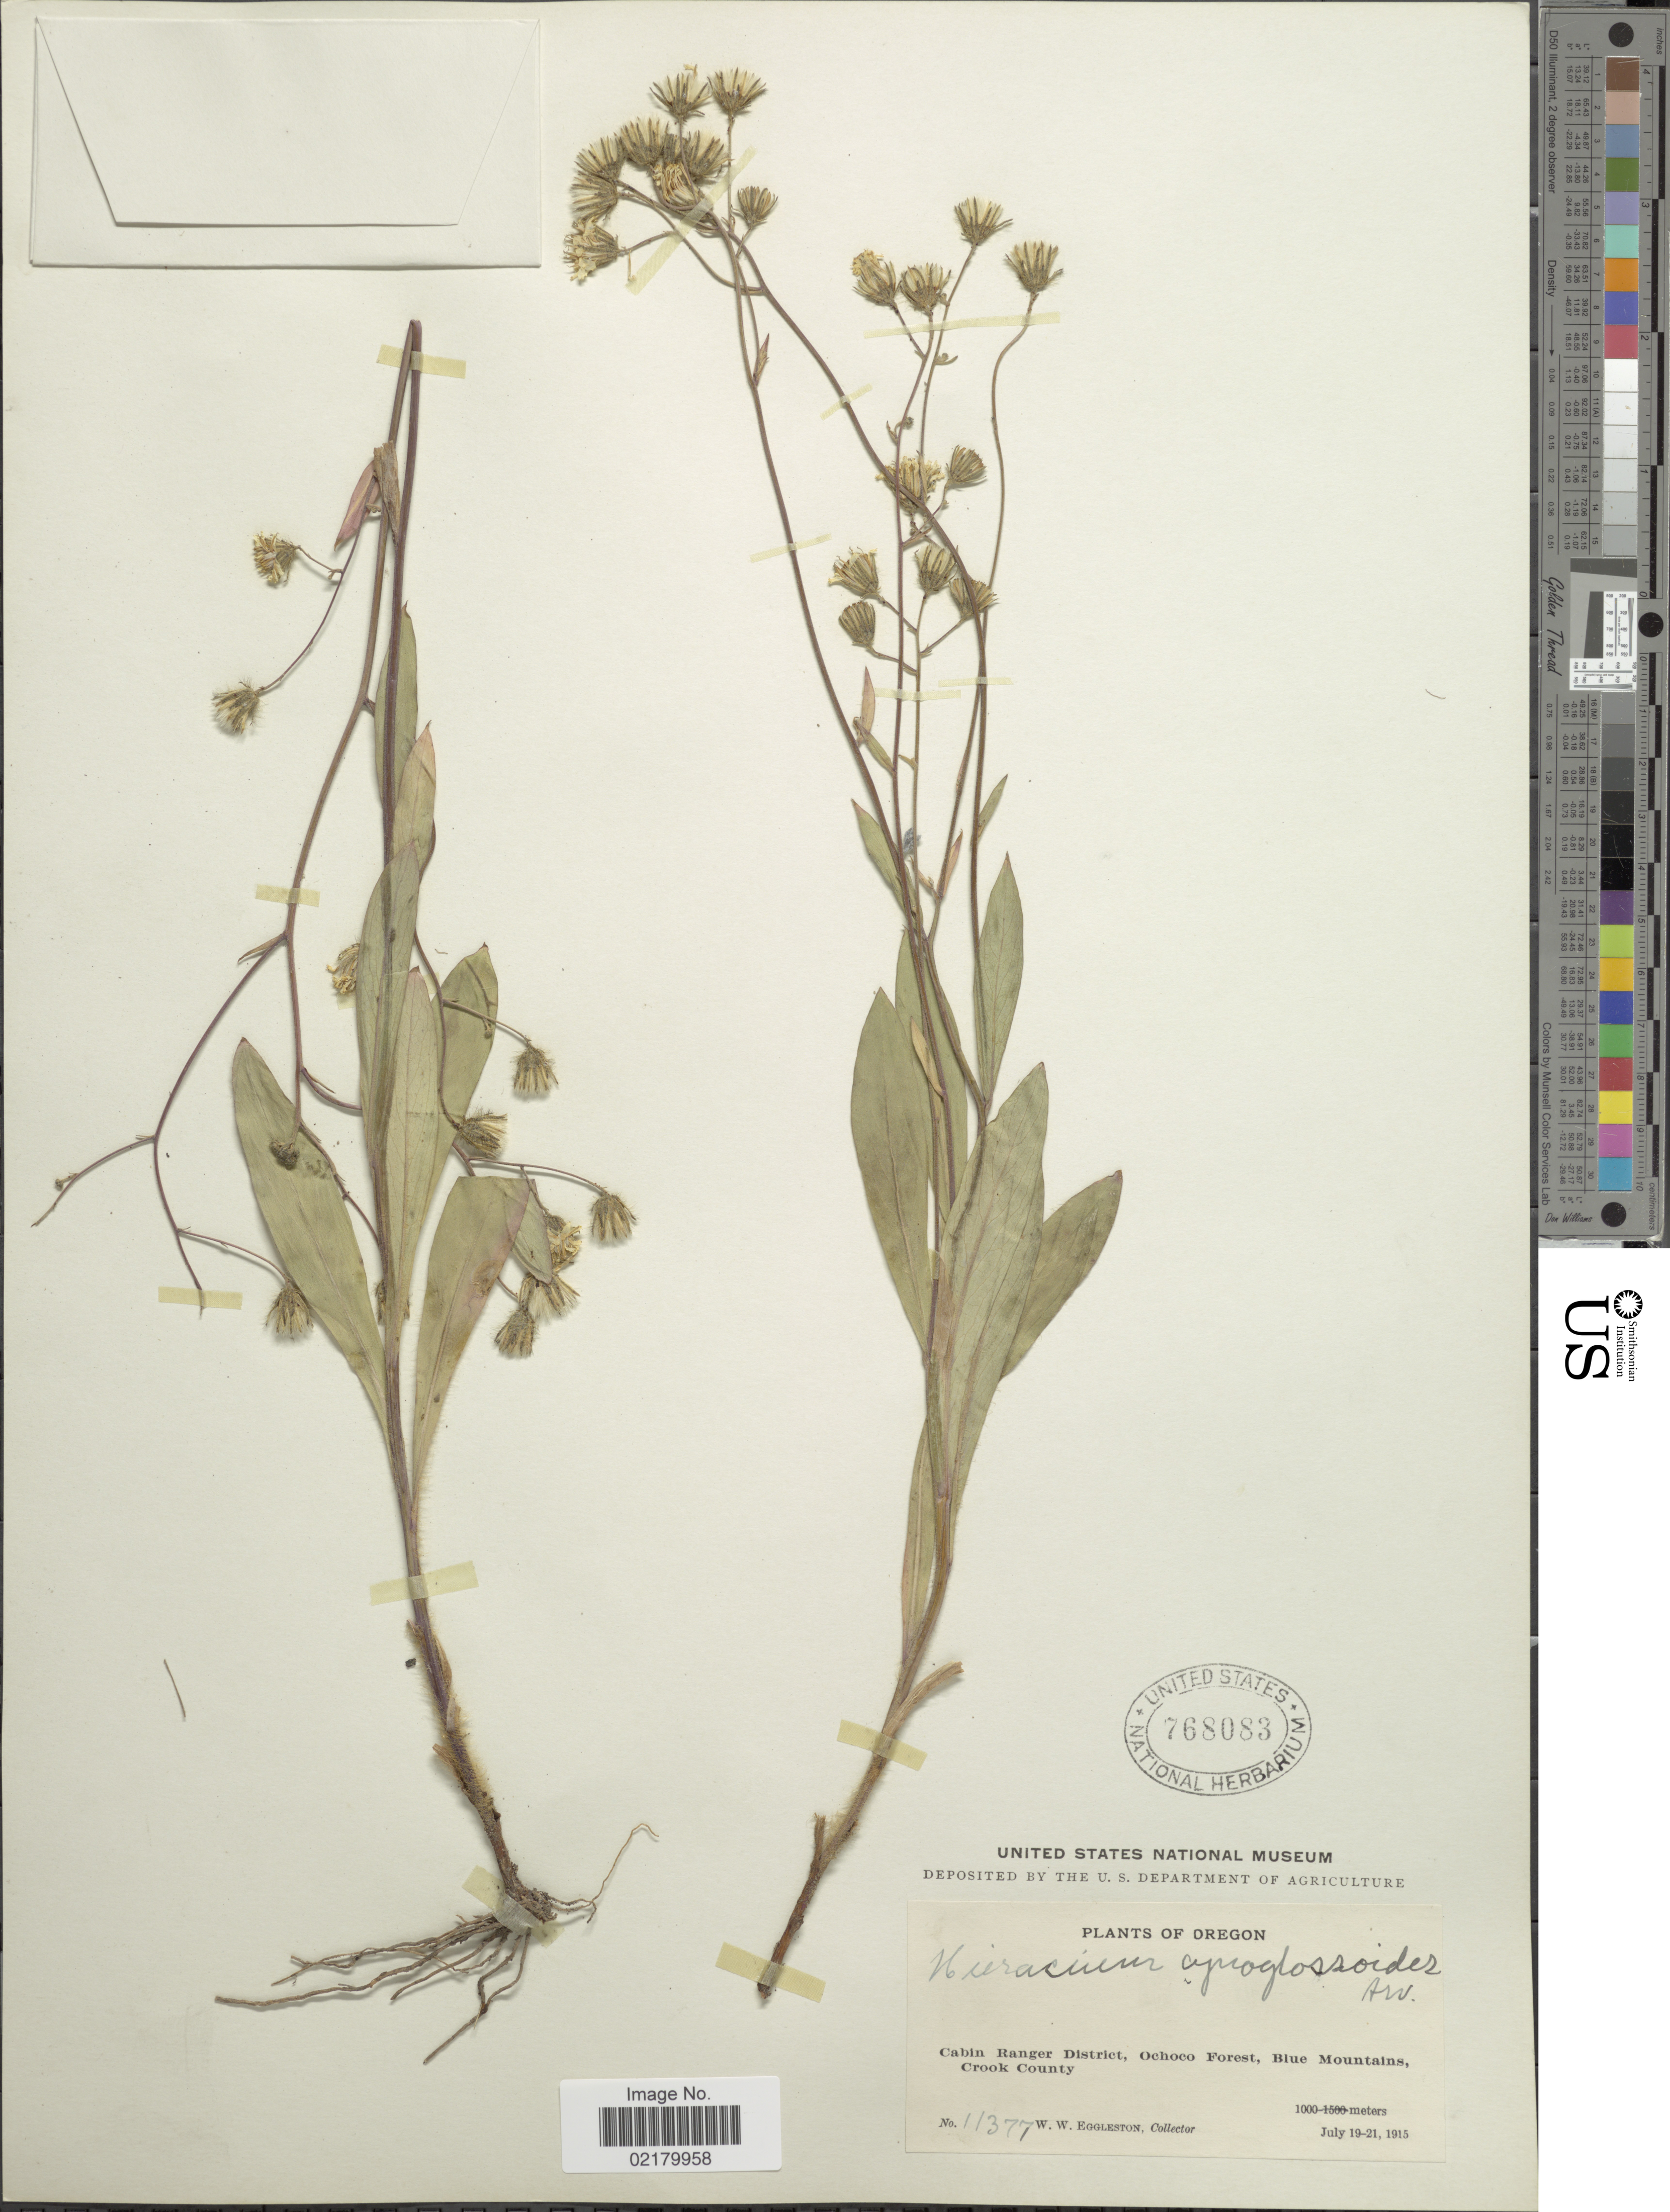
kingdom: Plantae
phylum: Tracheophyta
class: Magnoliopsida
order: Asterales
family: Asteraceae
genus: Hieracium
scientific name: Hieracium scouleri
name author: Hook.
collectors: W. W. Eggleston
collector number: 11377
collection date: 1915-07-19/1915-07-21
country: United States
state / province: Oregon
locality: Cabin Ranger District, Ochoco Forest, Blue Mountains, Crook County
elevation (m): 1000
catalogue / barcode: US 768083